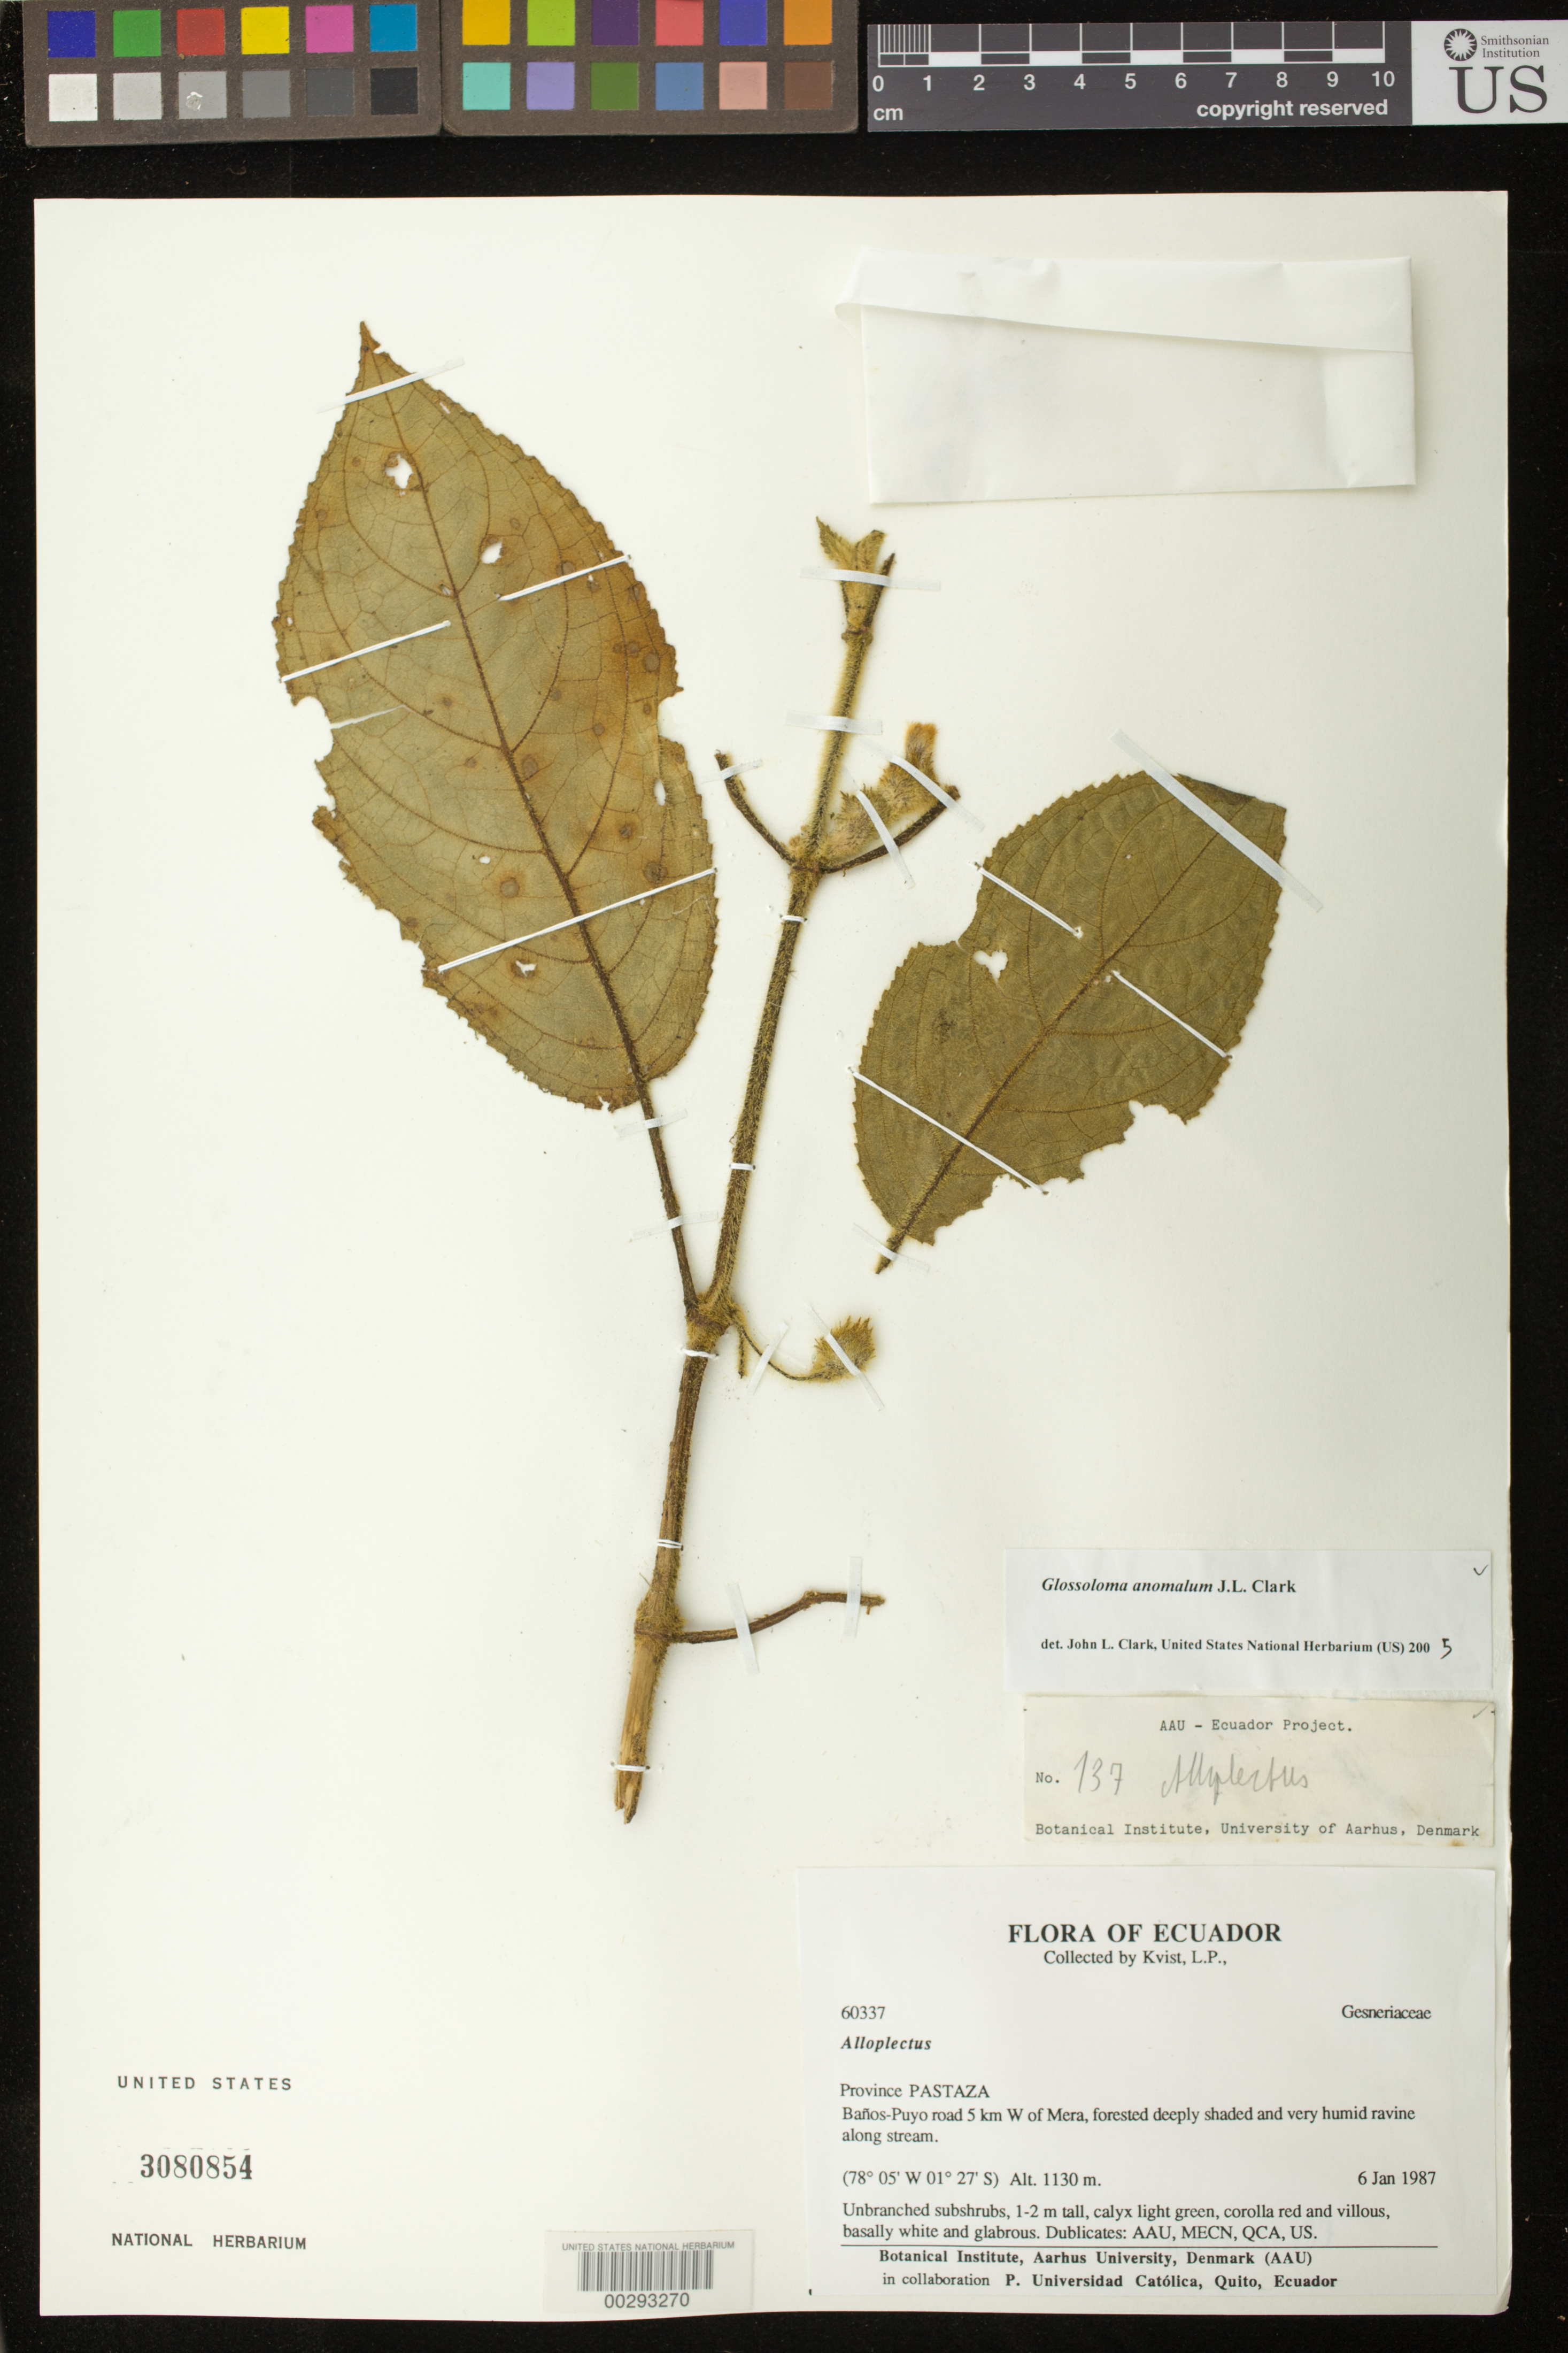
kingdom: Plantae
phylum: Tracheophyta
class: Magnoliopsida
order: Lamiales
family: Gesneriaceae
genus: Glossoloma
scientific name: Glossoloma anomalum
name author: J.L. Clark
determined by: Clark, J. L., (SEL), The Marie Selby Botanical Garden (UNITED STATES)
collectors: L. P. Kvist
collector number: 60337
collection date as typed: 06 Jan 1987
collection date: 1987-01-06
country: Ecuador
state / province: Pastaza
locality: Banos - Puyo road W of Mera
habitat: Forested deeply shaded and very humid ravine along stream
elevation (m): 1130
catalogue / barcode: US 3080854